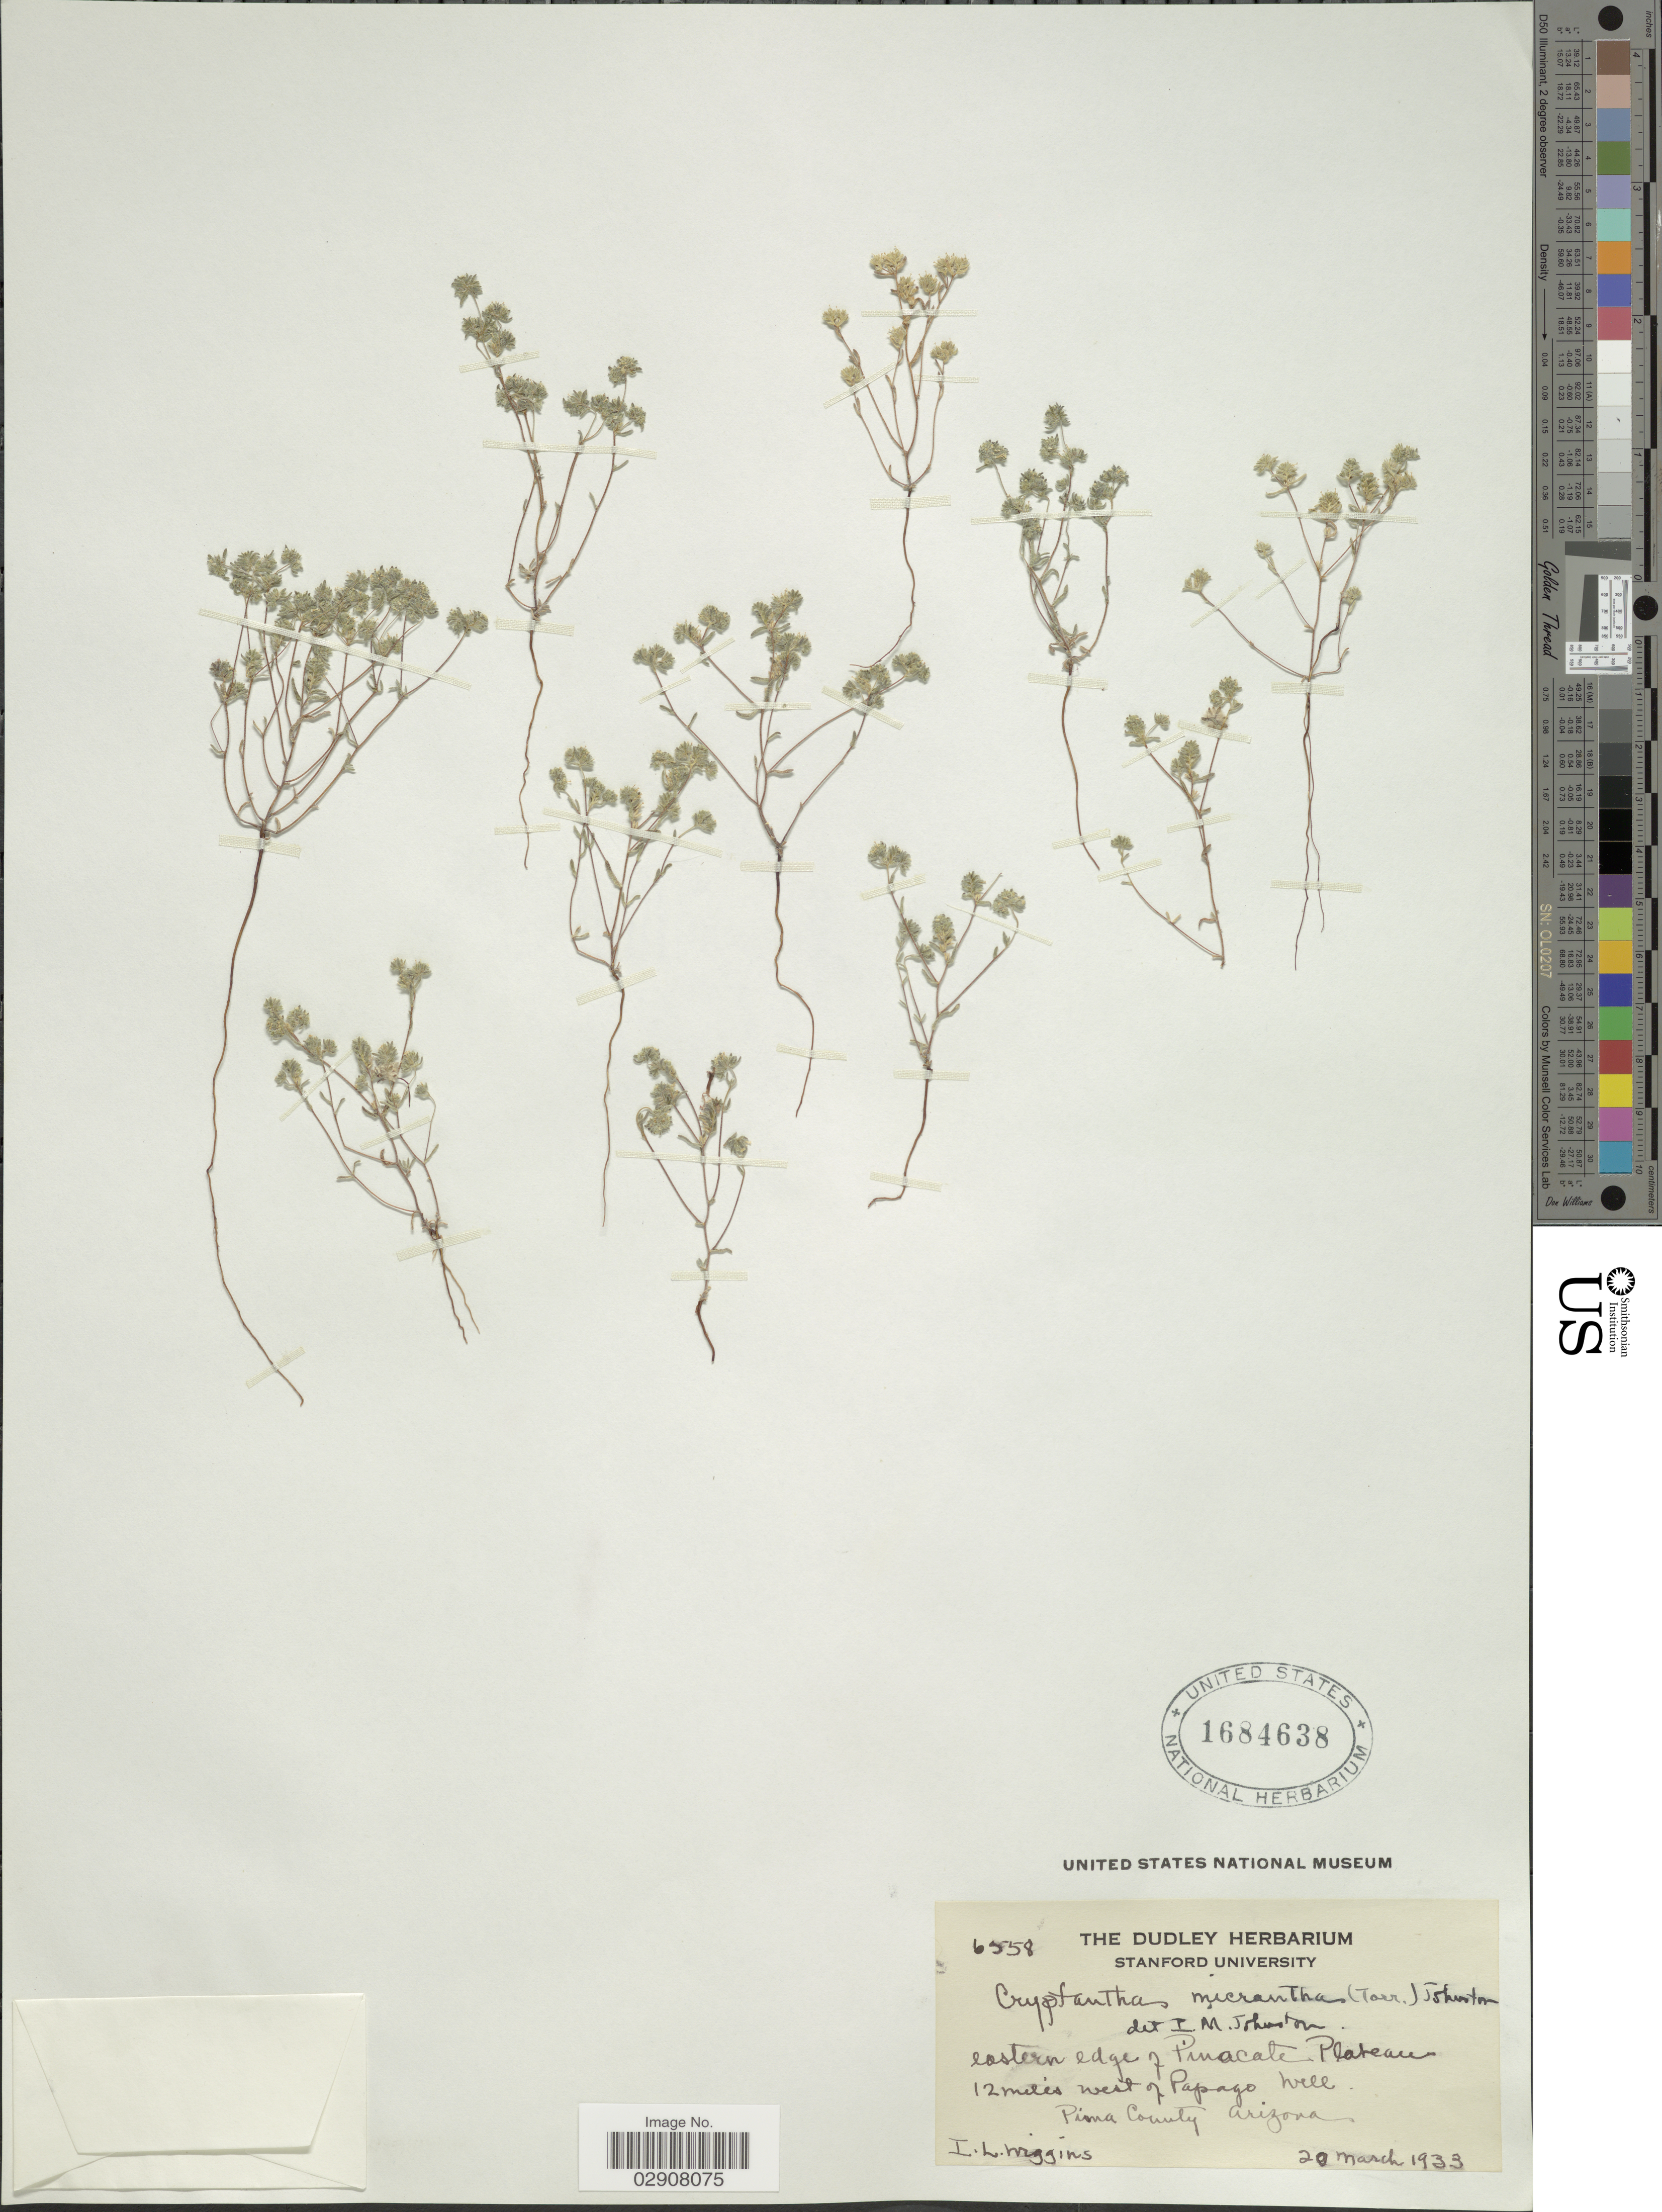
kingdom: Plantae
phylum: Tracheophyta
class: Magnoliopsida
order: Boraginales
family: Boraginaceae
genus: Cryptantha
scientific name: Cryptantha micrantha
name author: (Torr.) I.M. Johnst.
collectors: I. L. Wiggins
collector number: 6558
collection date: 1933-03-20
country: United States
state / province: Arizona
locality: Eastern edge of Pinacate Plateau, 12 miles west of Papago Well, Pima County.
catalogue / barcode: US 1684638